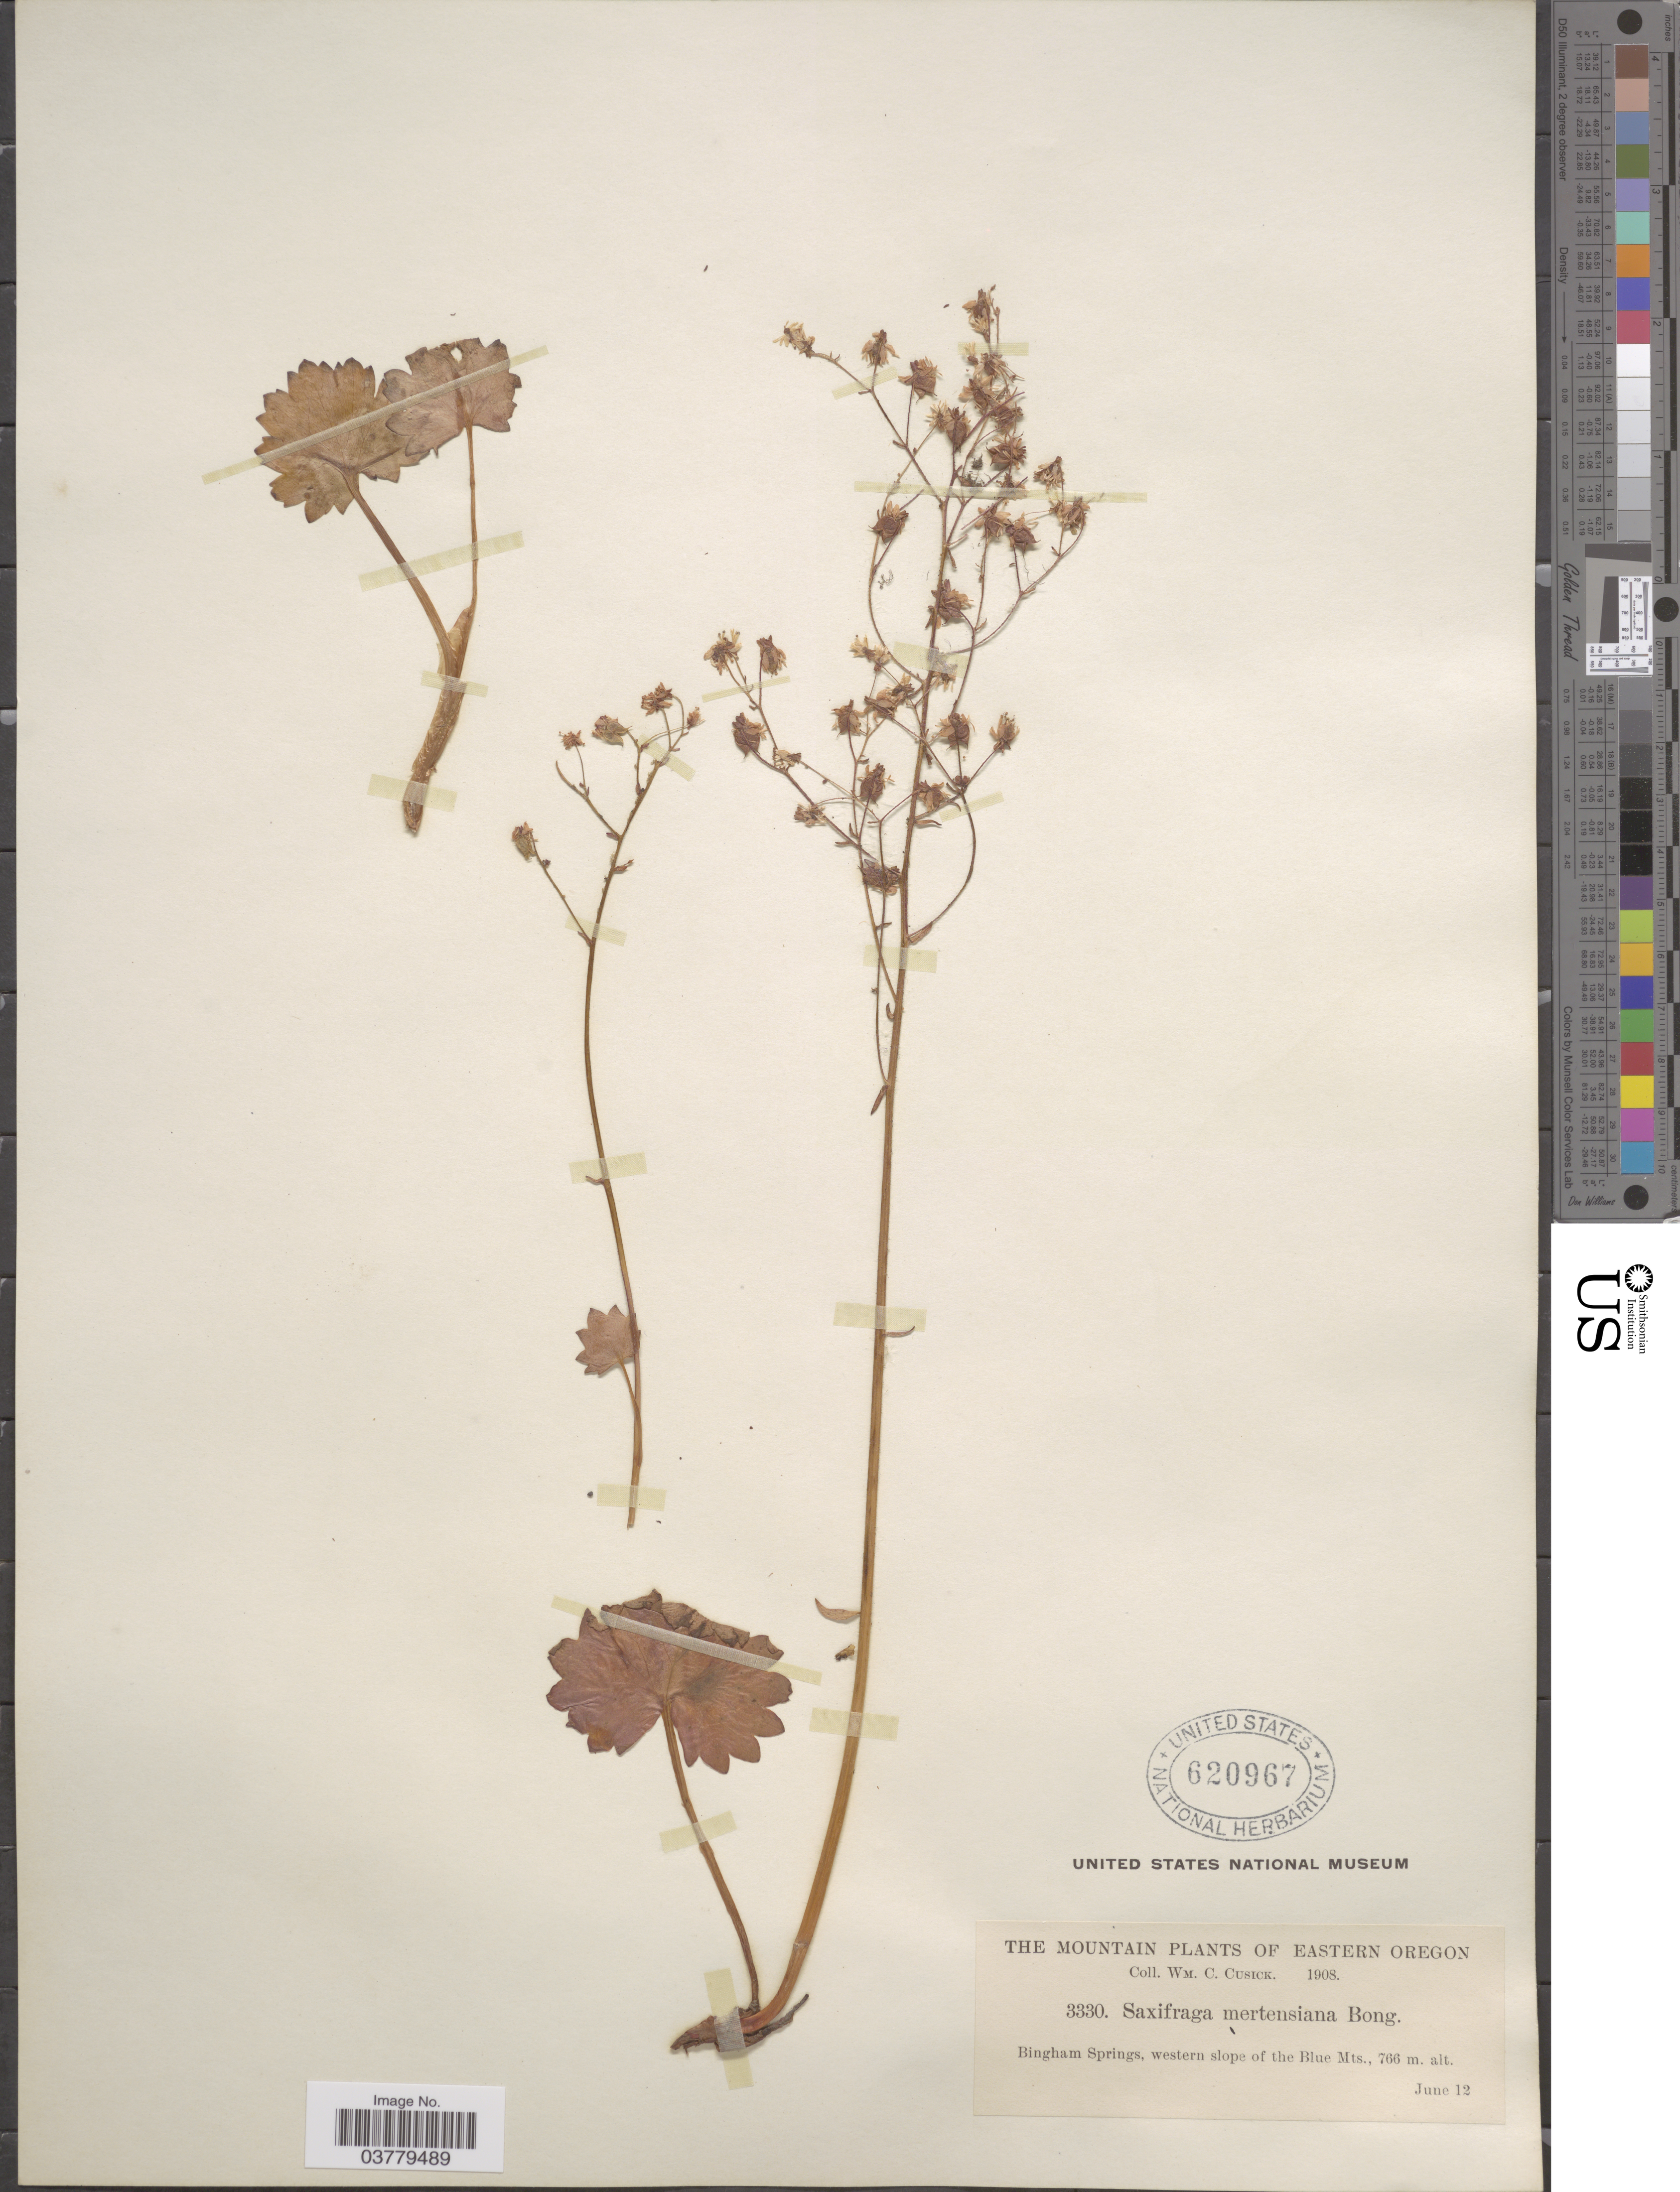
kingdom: Plantae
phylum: Tracheophyta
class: Magnoliopsida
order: Saxifragales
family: Saxifragaceae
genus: Saxifraga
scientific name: Saxifraga mertensiana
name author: Bong.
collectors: W. C. Cusick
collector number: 3330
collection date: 1908-06-12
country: United States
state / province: Oregon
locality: Eastern Oregon. Bingham Springs, western slope of the Blue Mts.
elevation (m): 766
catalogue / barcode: US 620967